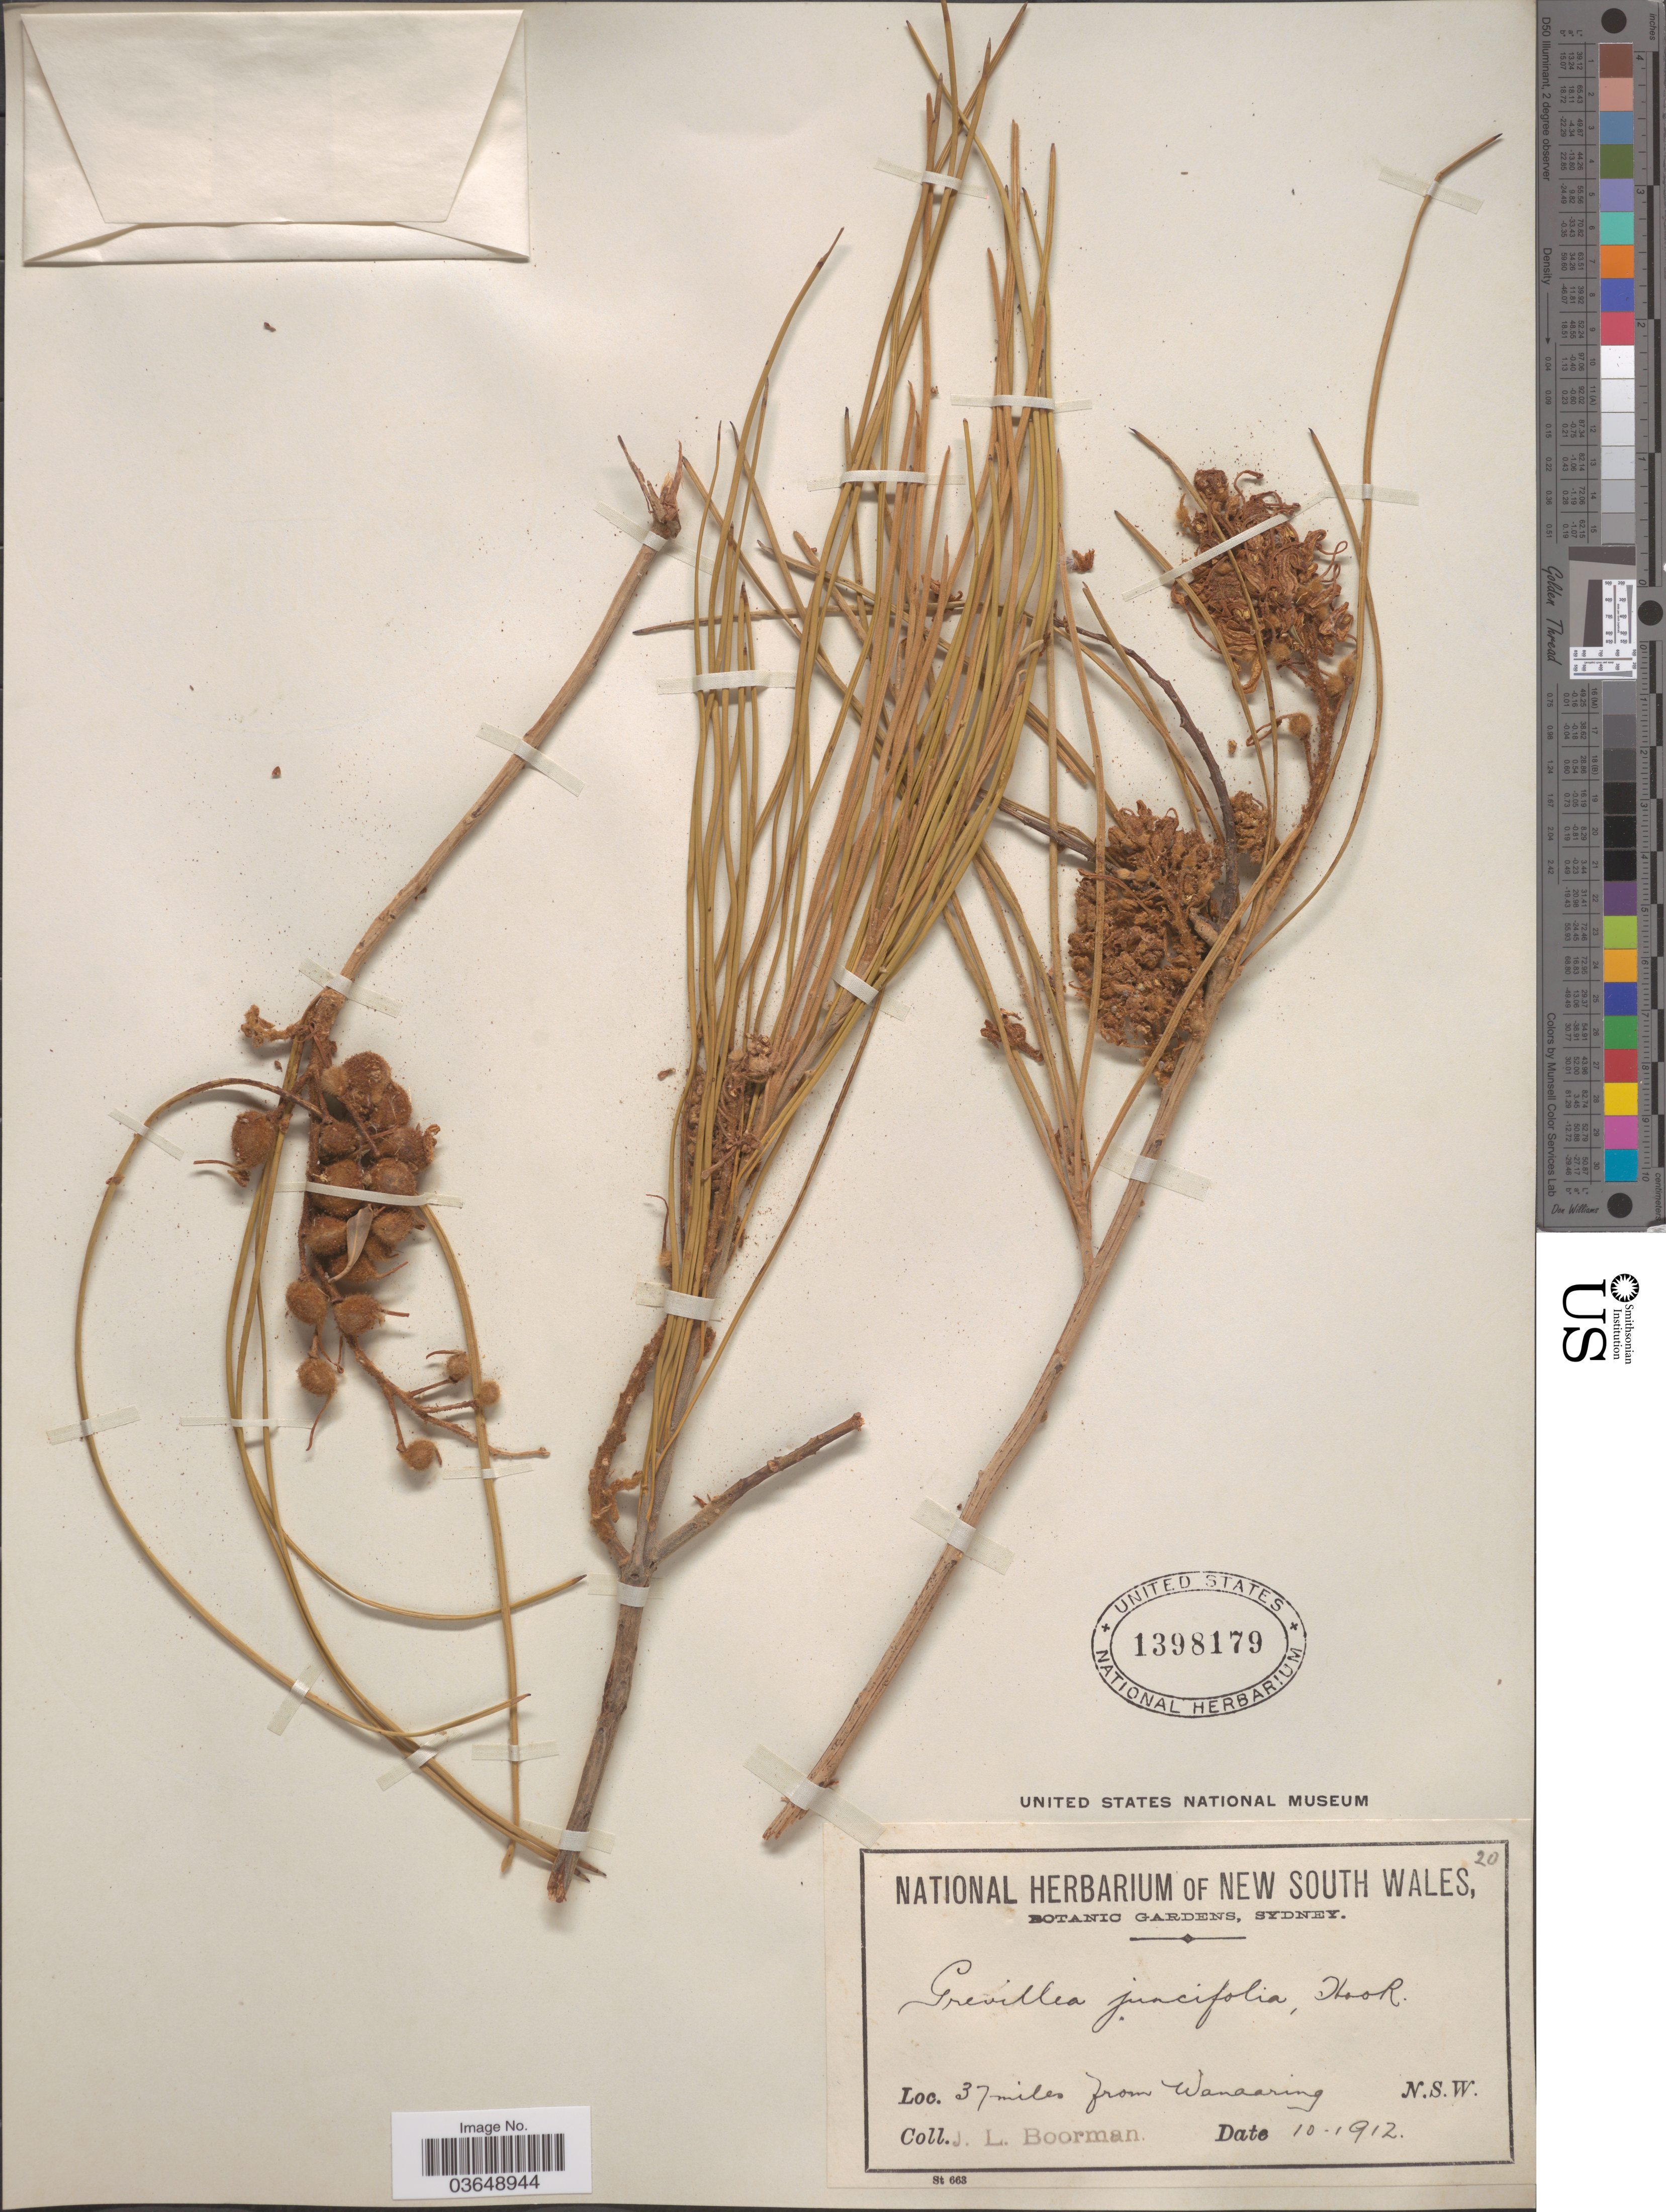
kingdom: Plantae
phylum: Tracheophyta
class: Magnoliopsida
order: Proteales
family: Proteaceae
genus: Grevillea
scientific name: Grevillea juncifolia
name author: Hook.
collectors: J. Boorman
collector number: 20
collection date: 1912-10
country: Australia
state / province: New South Wales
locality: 37 miles from Wanaaring.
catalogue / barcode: US 1398179